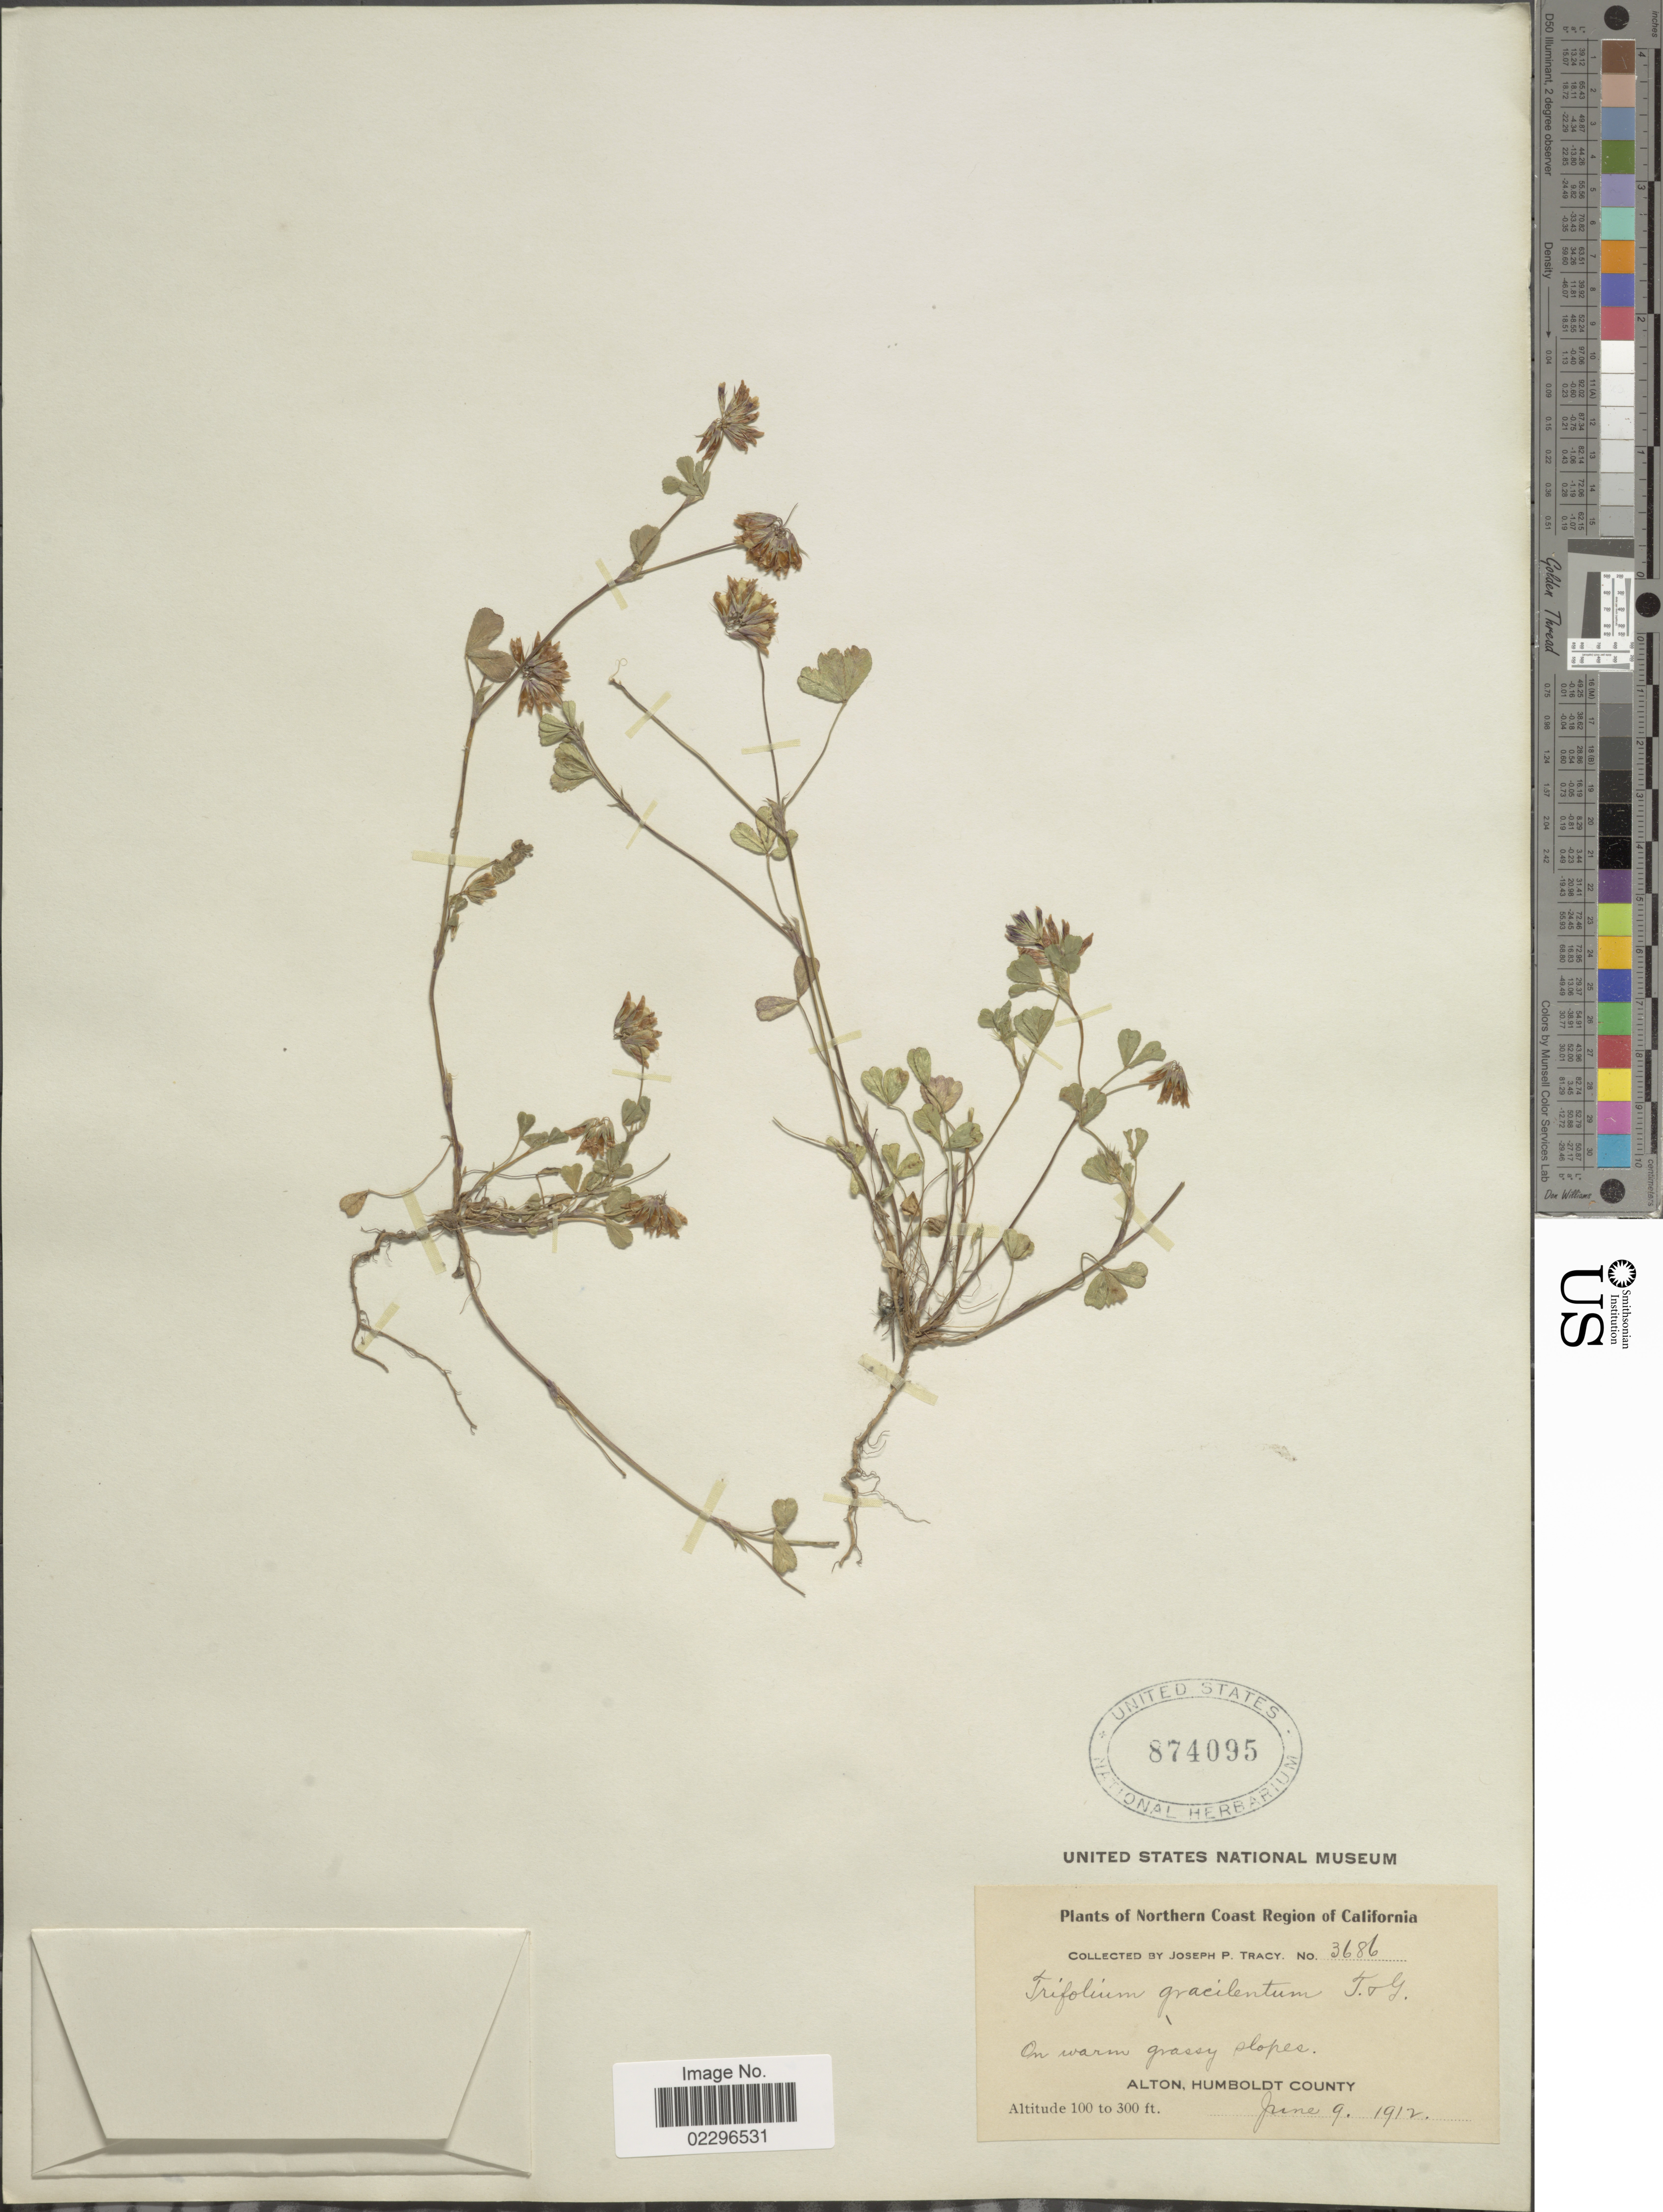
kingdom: Plantae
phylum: Tracheophyta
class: Magnoliopsida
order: Fabales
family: Fabaceae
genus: Trifolium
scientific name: Trifolium gracilentum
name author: Torr. & A. Gray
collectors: J. Tracy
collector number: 3686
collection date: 1912-06-09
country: United States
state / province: California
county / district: Humboldt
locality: Northern Coast Region of California, Alton, Humboldt County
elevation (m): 30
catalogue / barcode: US 874095